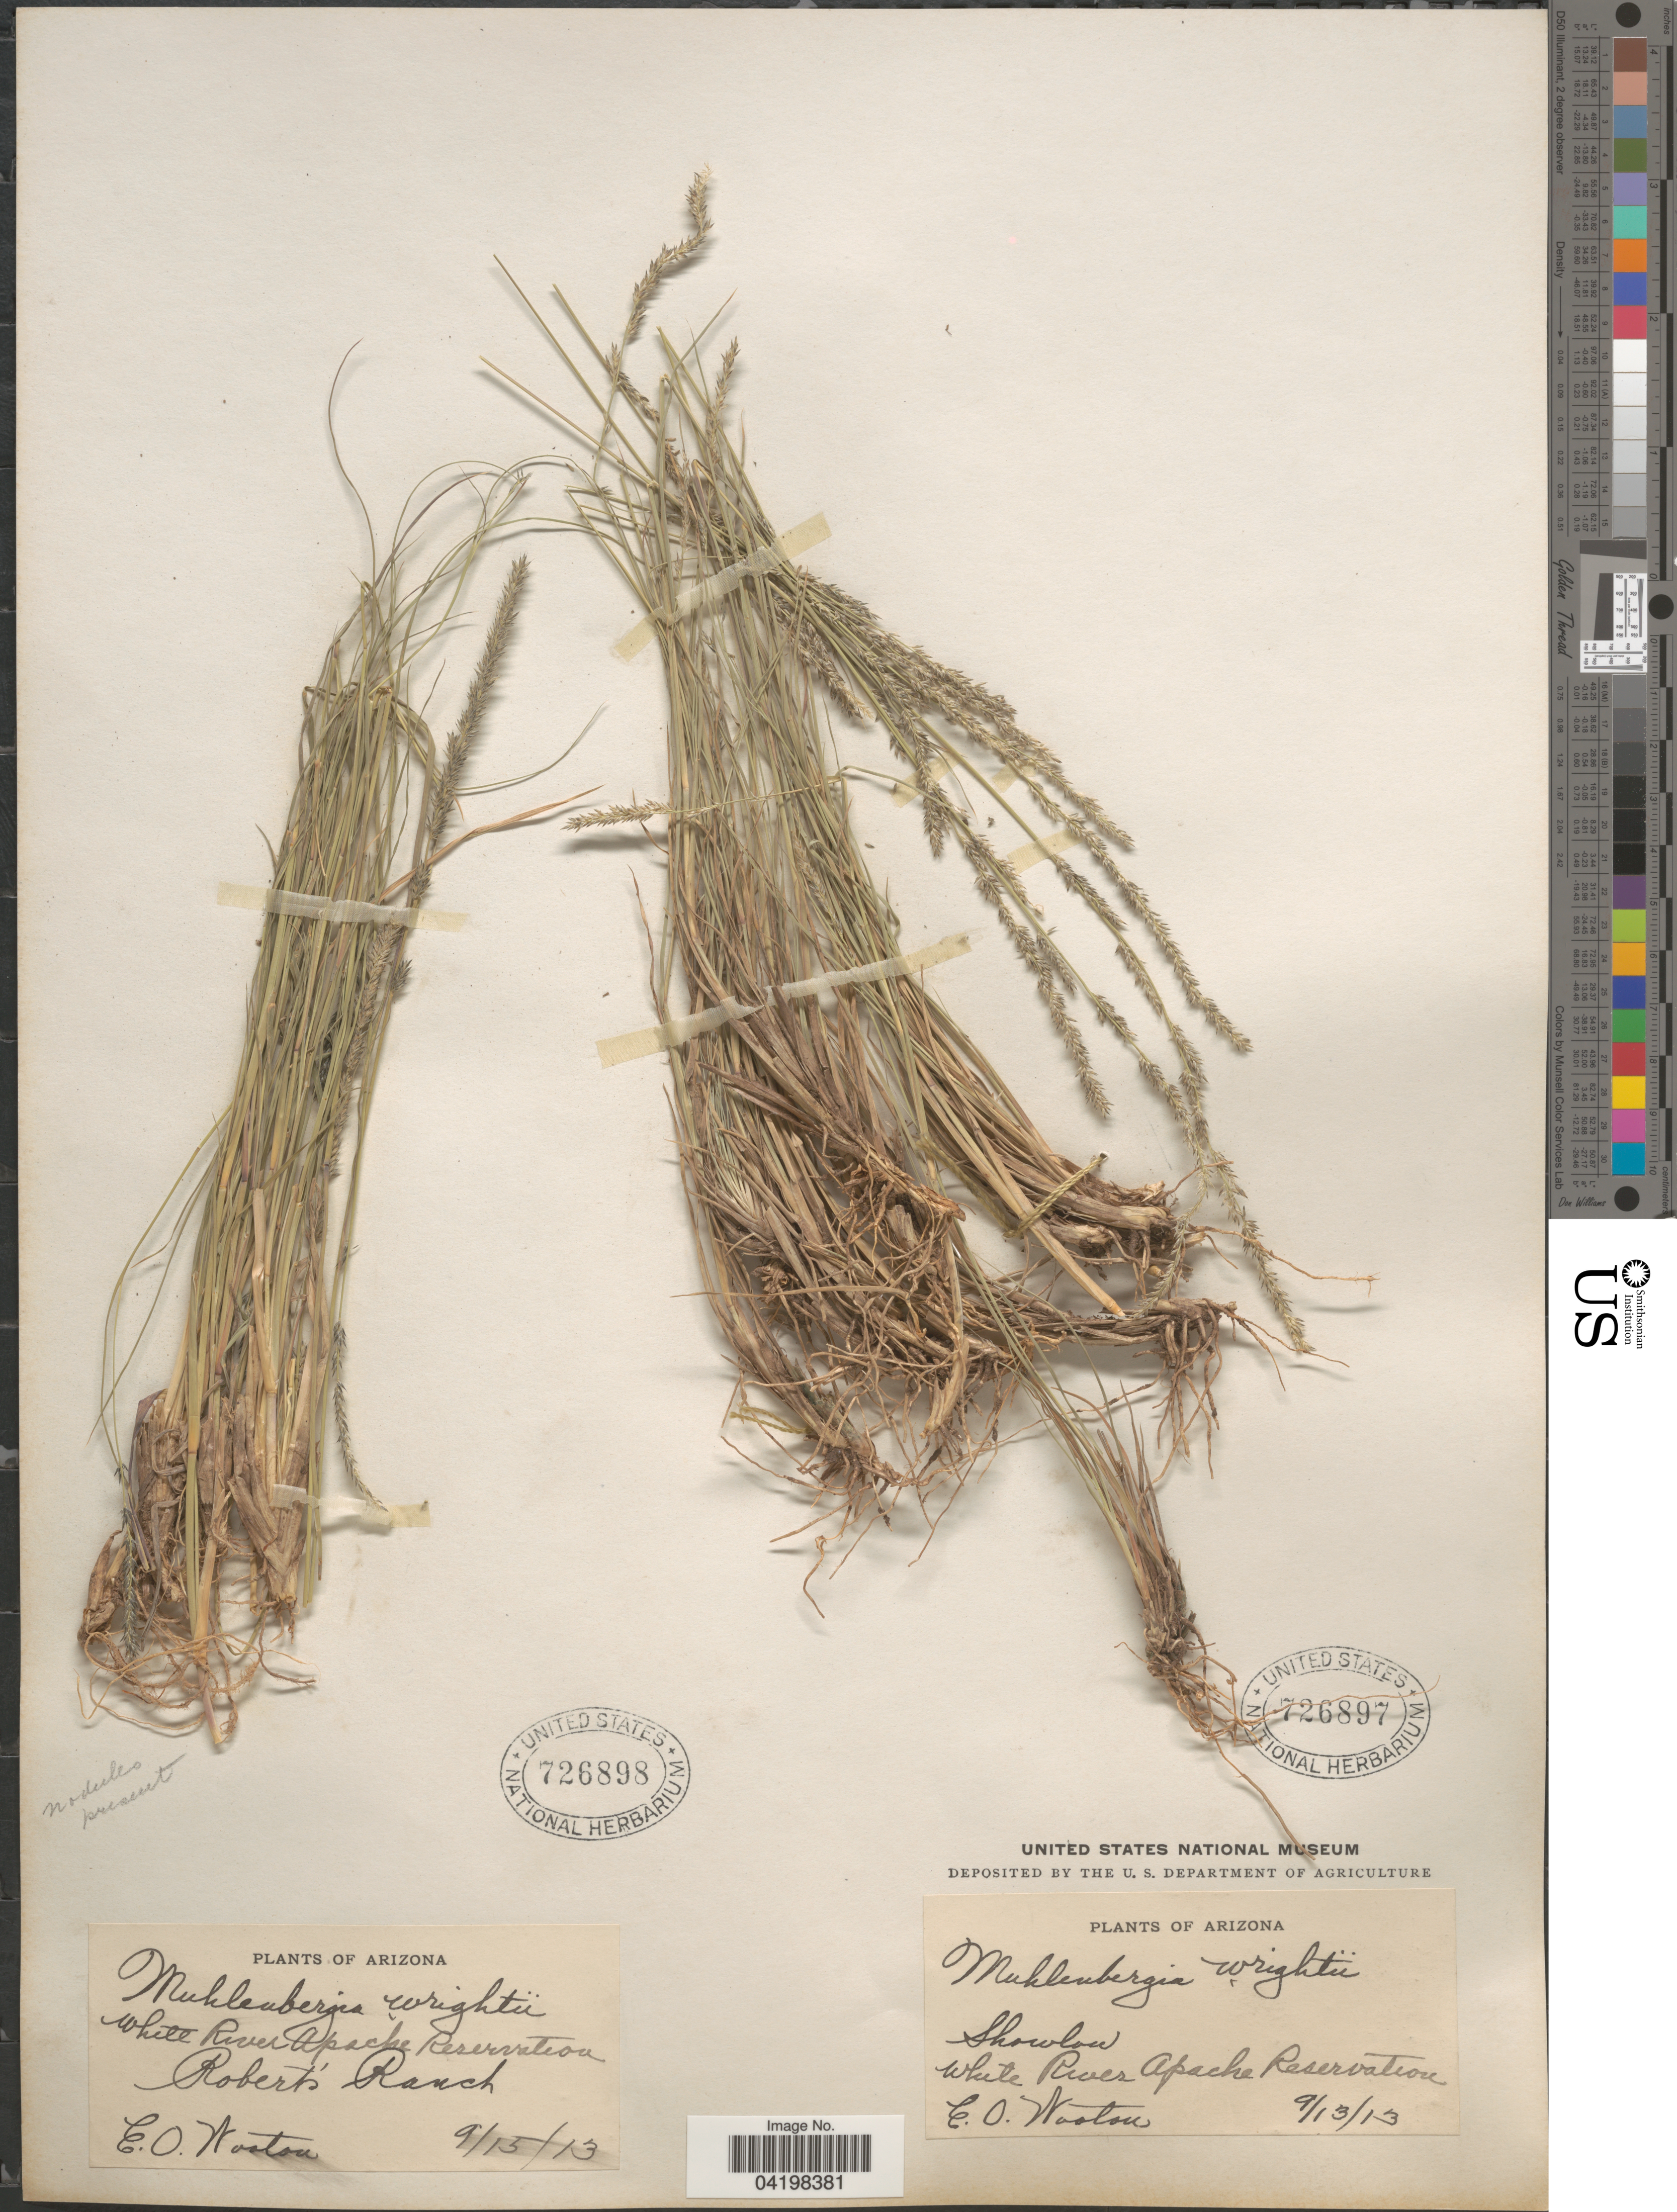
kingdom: Plantae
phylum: Tracheophyta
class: Liliopsida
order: Poales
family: Poaceae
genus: Muhlenbergia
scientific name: Muhlenbergia wrightii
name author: Vasey ex J.M. Coult.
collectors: E. O. Wooton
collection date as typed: Transcribed d/m/y: 15/9/13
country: United States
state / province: Arizona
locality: White River Apache Reservation Robert's Ranch.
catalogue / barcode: US 726898-2